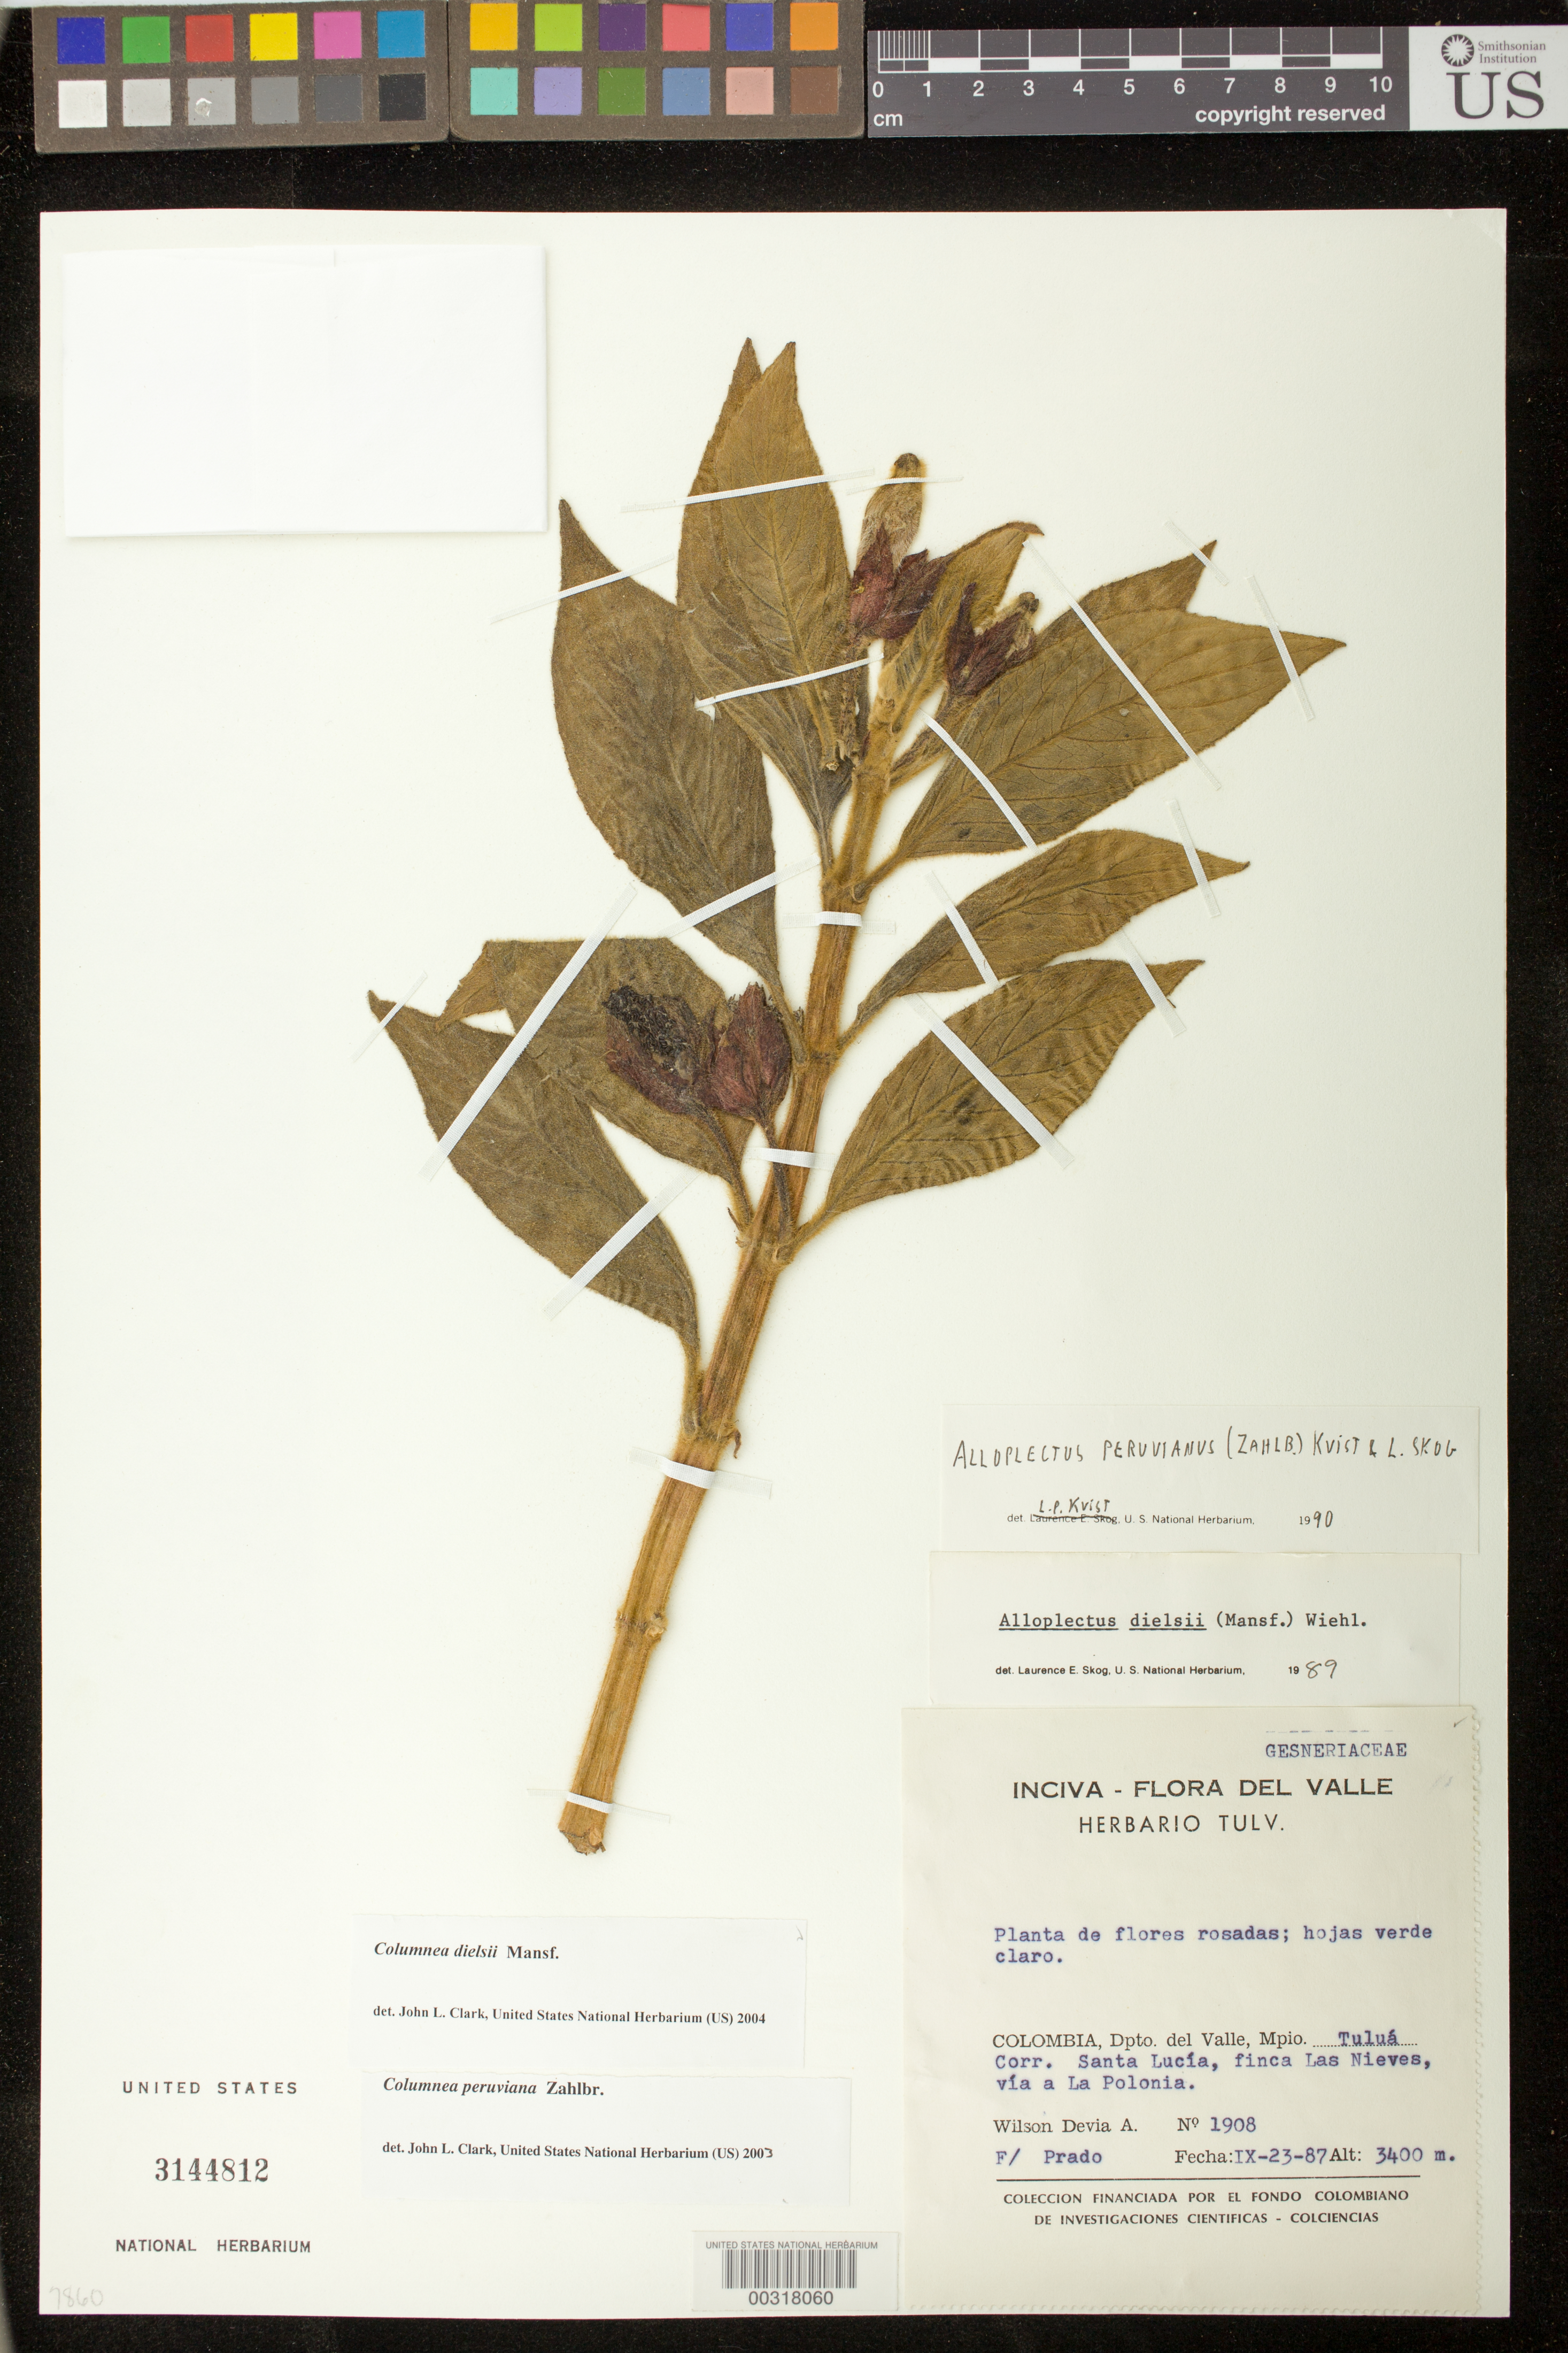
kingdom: Plantae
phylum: Tracheophyta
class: Magnoliopsida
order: Lamiales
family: Gesneriaceae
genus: Columnea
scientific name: Columnea dielsii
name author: Mansf.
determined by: Clark, J. L., (SEL), The Marie Selby Botanical Garden (UNITED STATES)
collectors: W. Devia A. & F. Prado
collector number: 1908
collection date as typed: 23 Sep 1987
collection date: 1987-09-23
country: Colombia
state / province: Valle del Cauca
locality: Mpio. Tuluá, Corr. Santa Lucía, finca Las Nieves, vía a La Polonia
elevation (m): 3400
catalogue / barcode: US 3144812